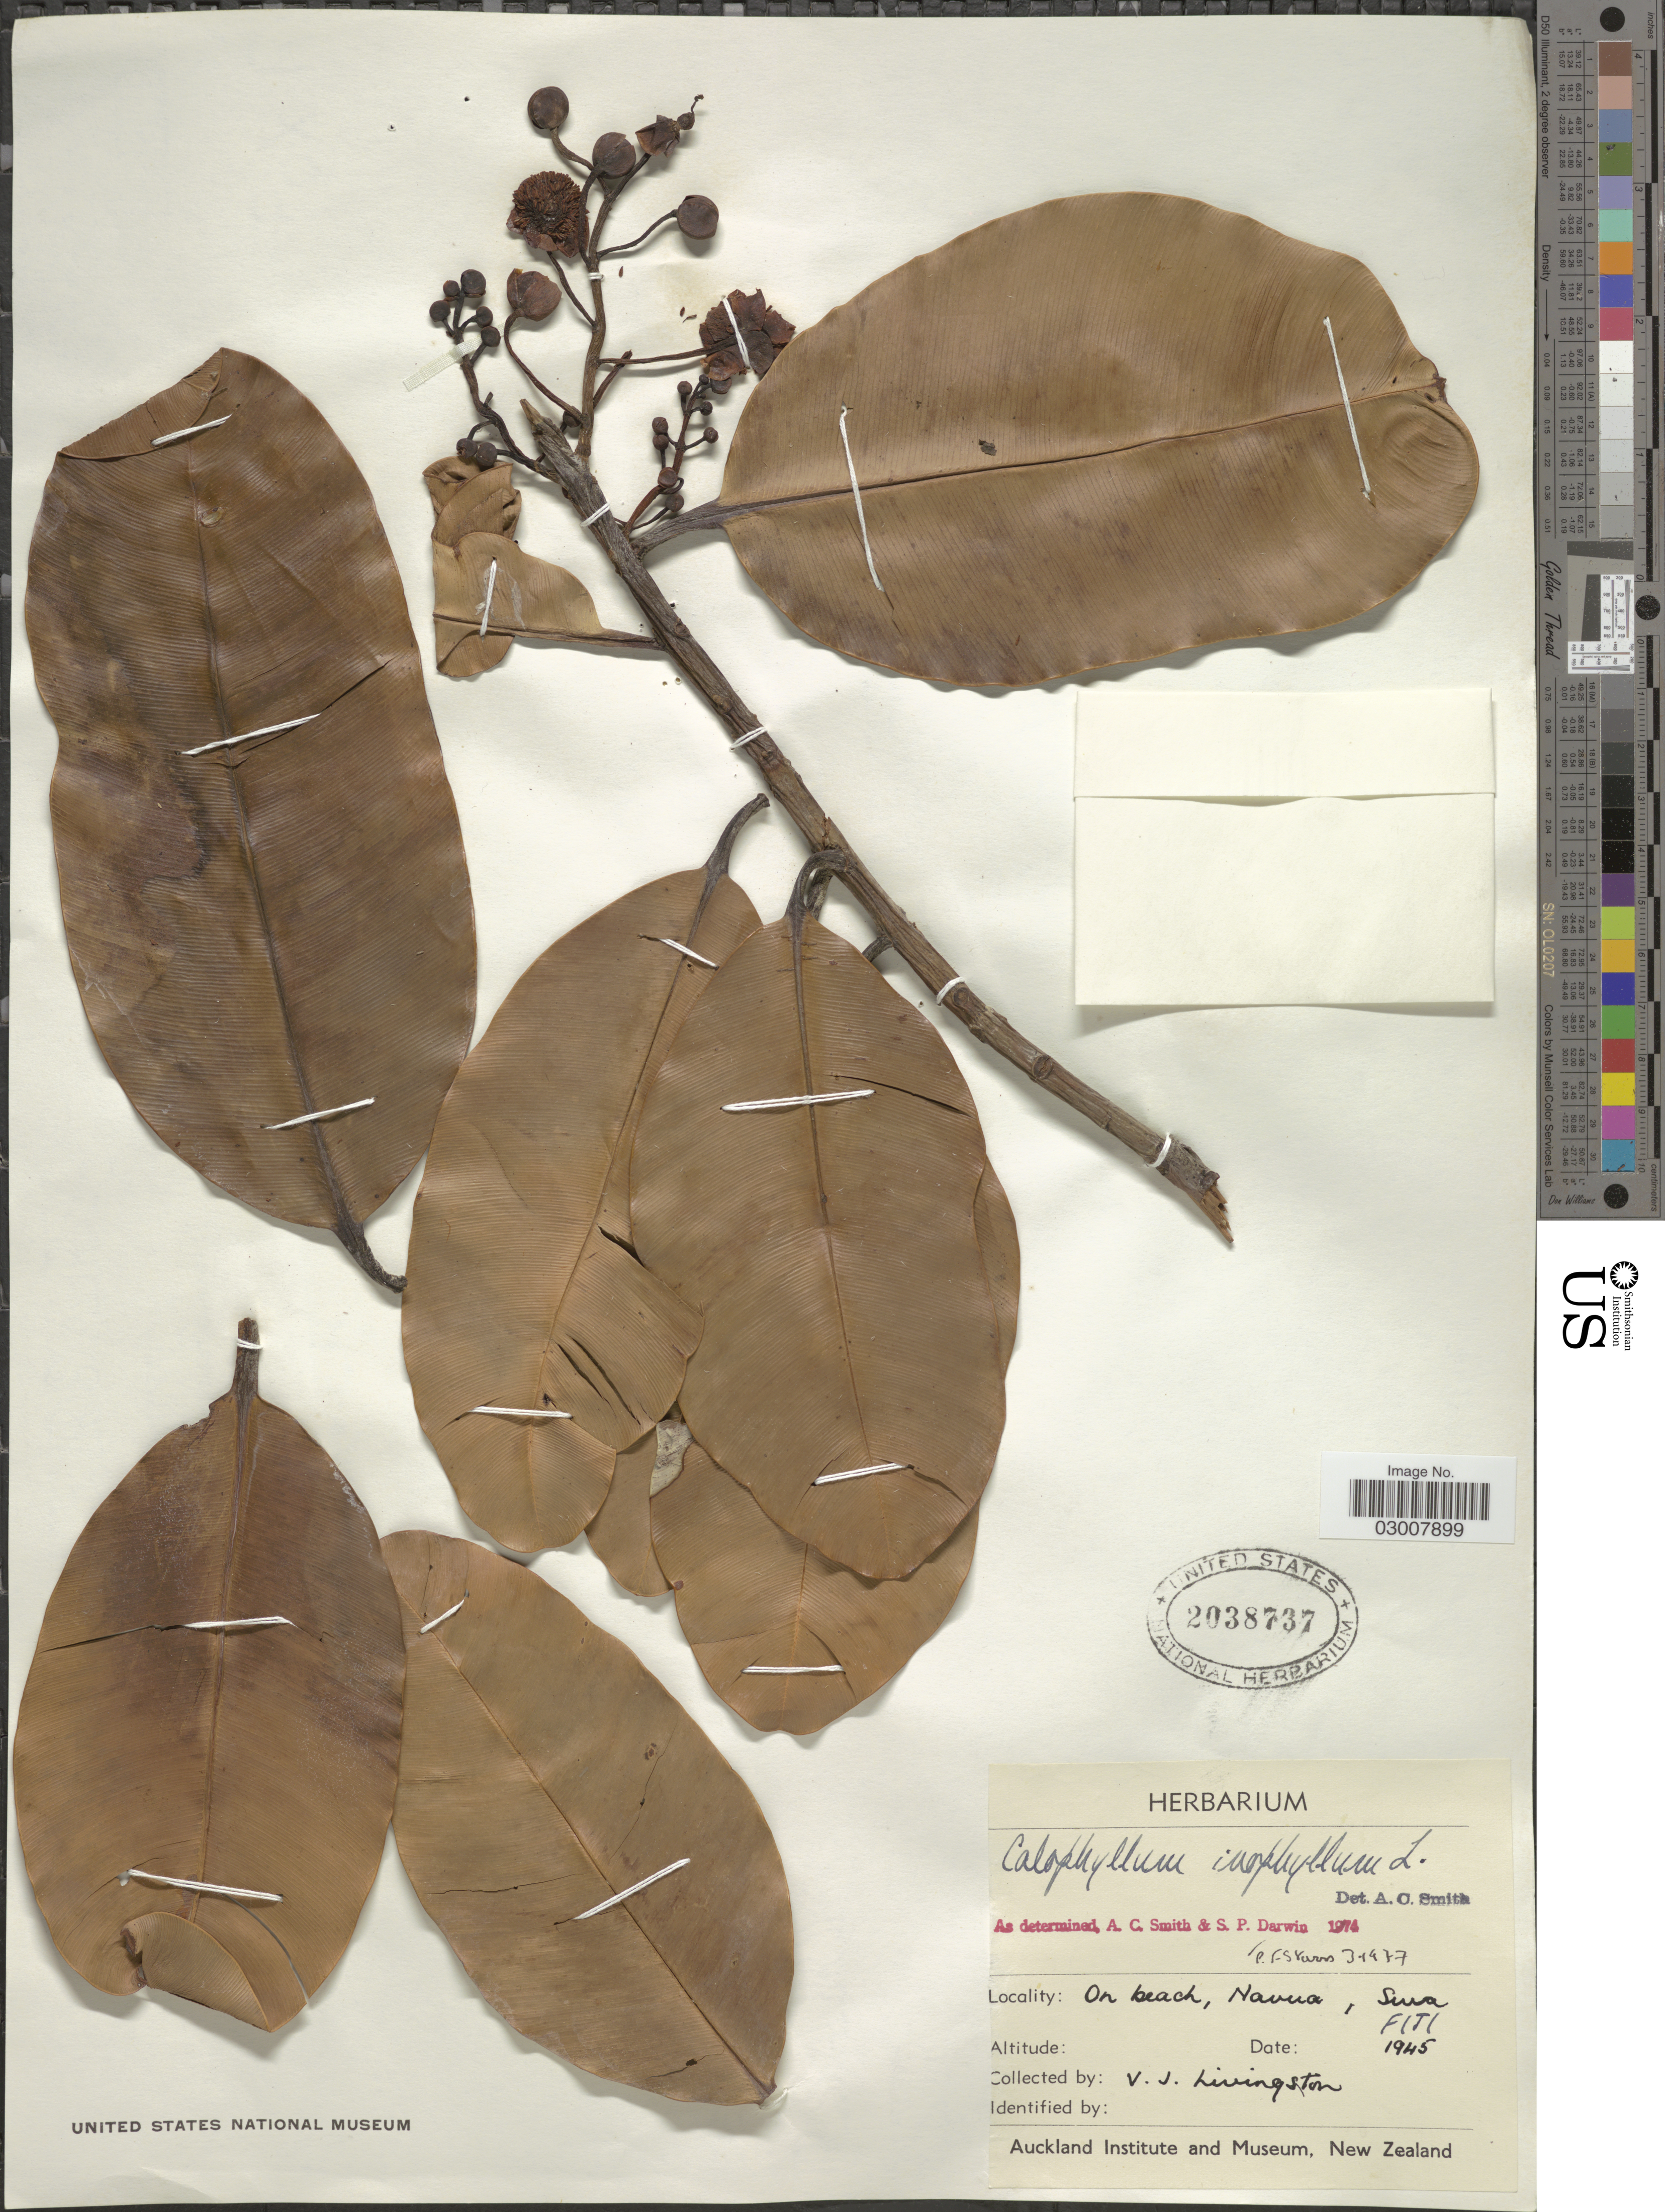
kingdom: Plantae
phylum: Tracheophyta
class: Magnoliopsida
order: Malpighiales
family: Calophyllaceae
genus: Calophyllum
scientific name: Calophyllum inophyllum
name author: L.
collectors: V. Livingston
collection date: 1945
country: Fiji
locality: On beach, Navua, Swa [interpreted].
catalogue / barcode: US 2038737